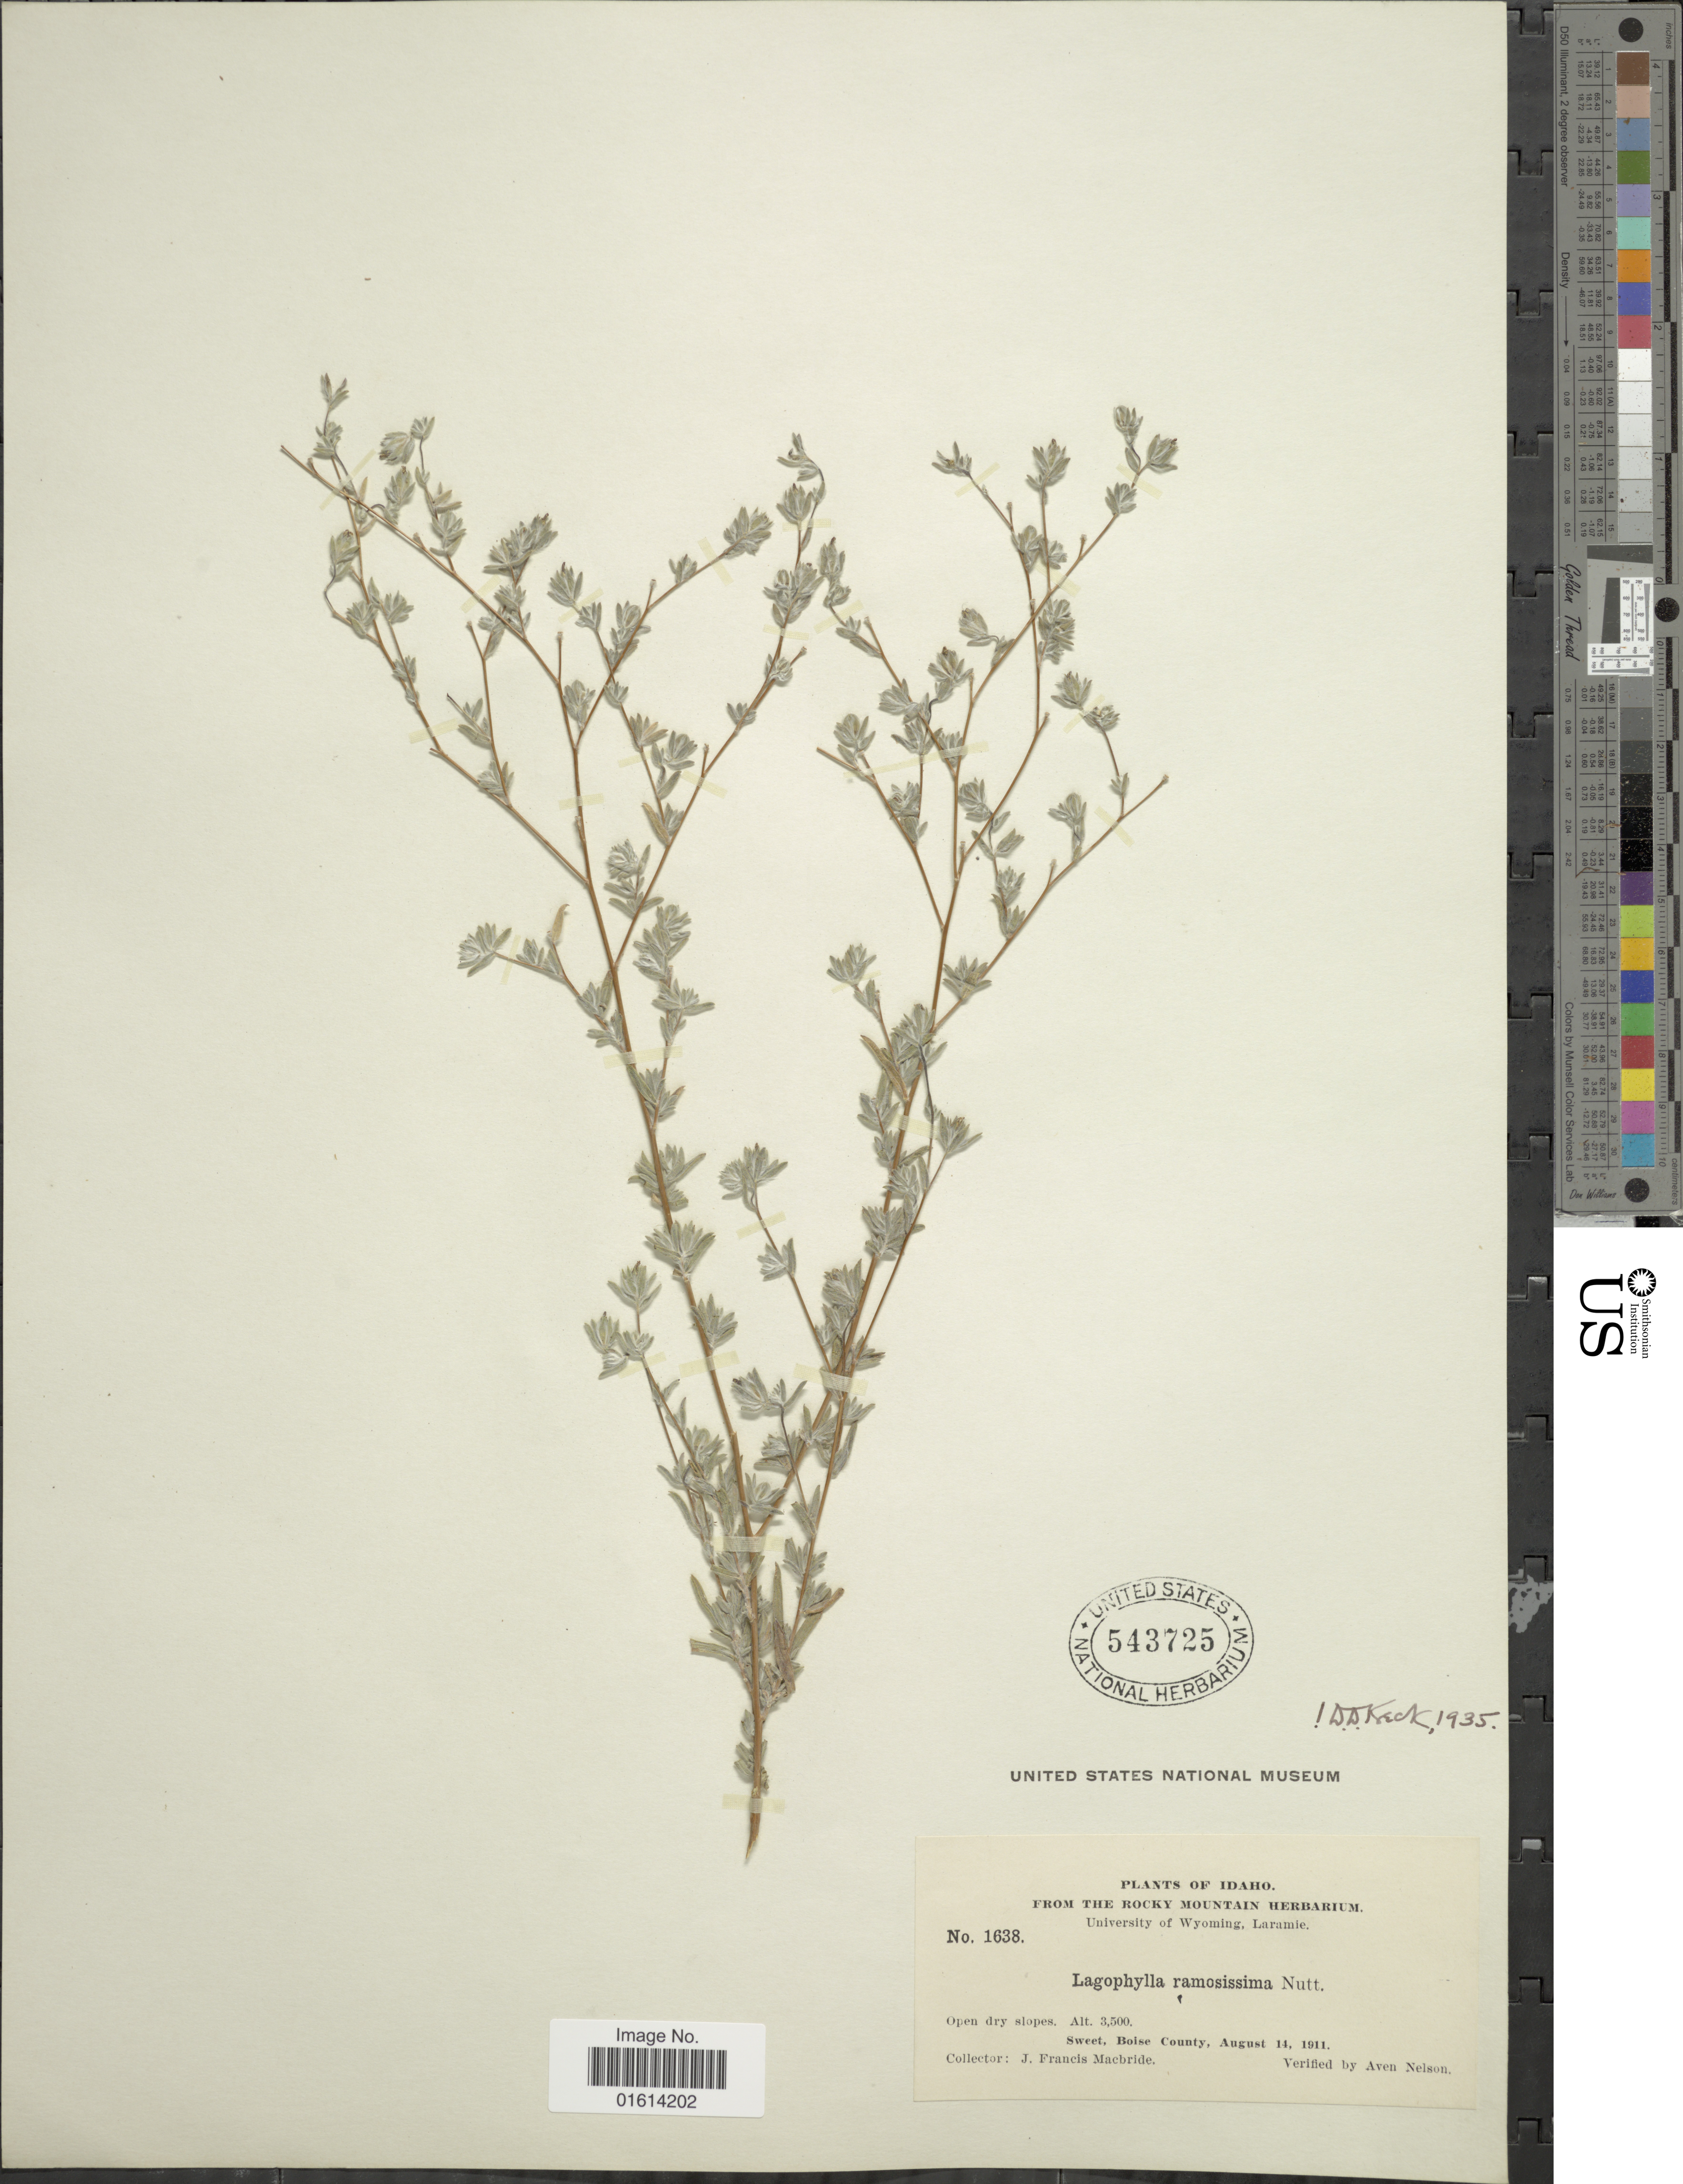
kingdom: Plantae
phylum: Tracheophyta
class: Magnoliopsida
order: Asterales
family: Asteraceae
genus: Lagophylla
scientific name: Lagophylla ramosissima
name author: Nutt.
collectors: J. F. Macbride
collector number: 1638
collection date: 1911-08-14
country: United States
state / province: Idaho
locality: Sweet, Boise County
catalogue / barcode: US 543725